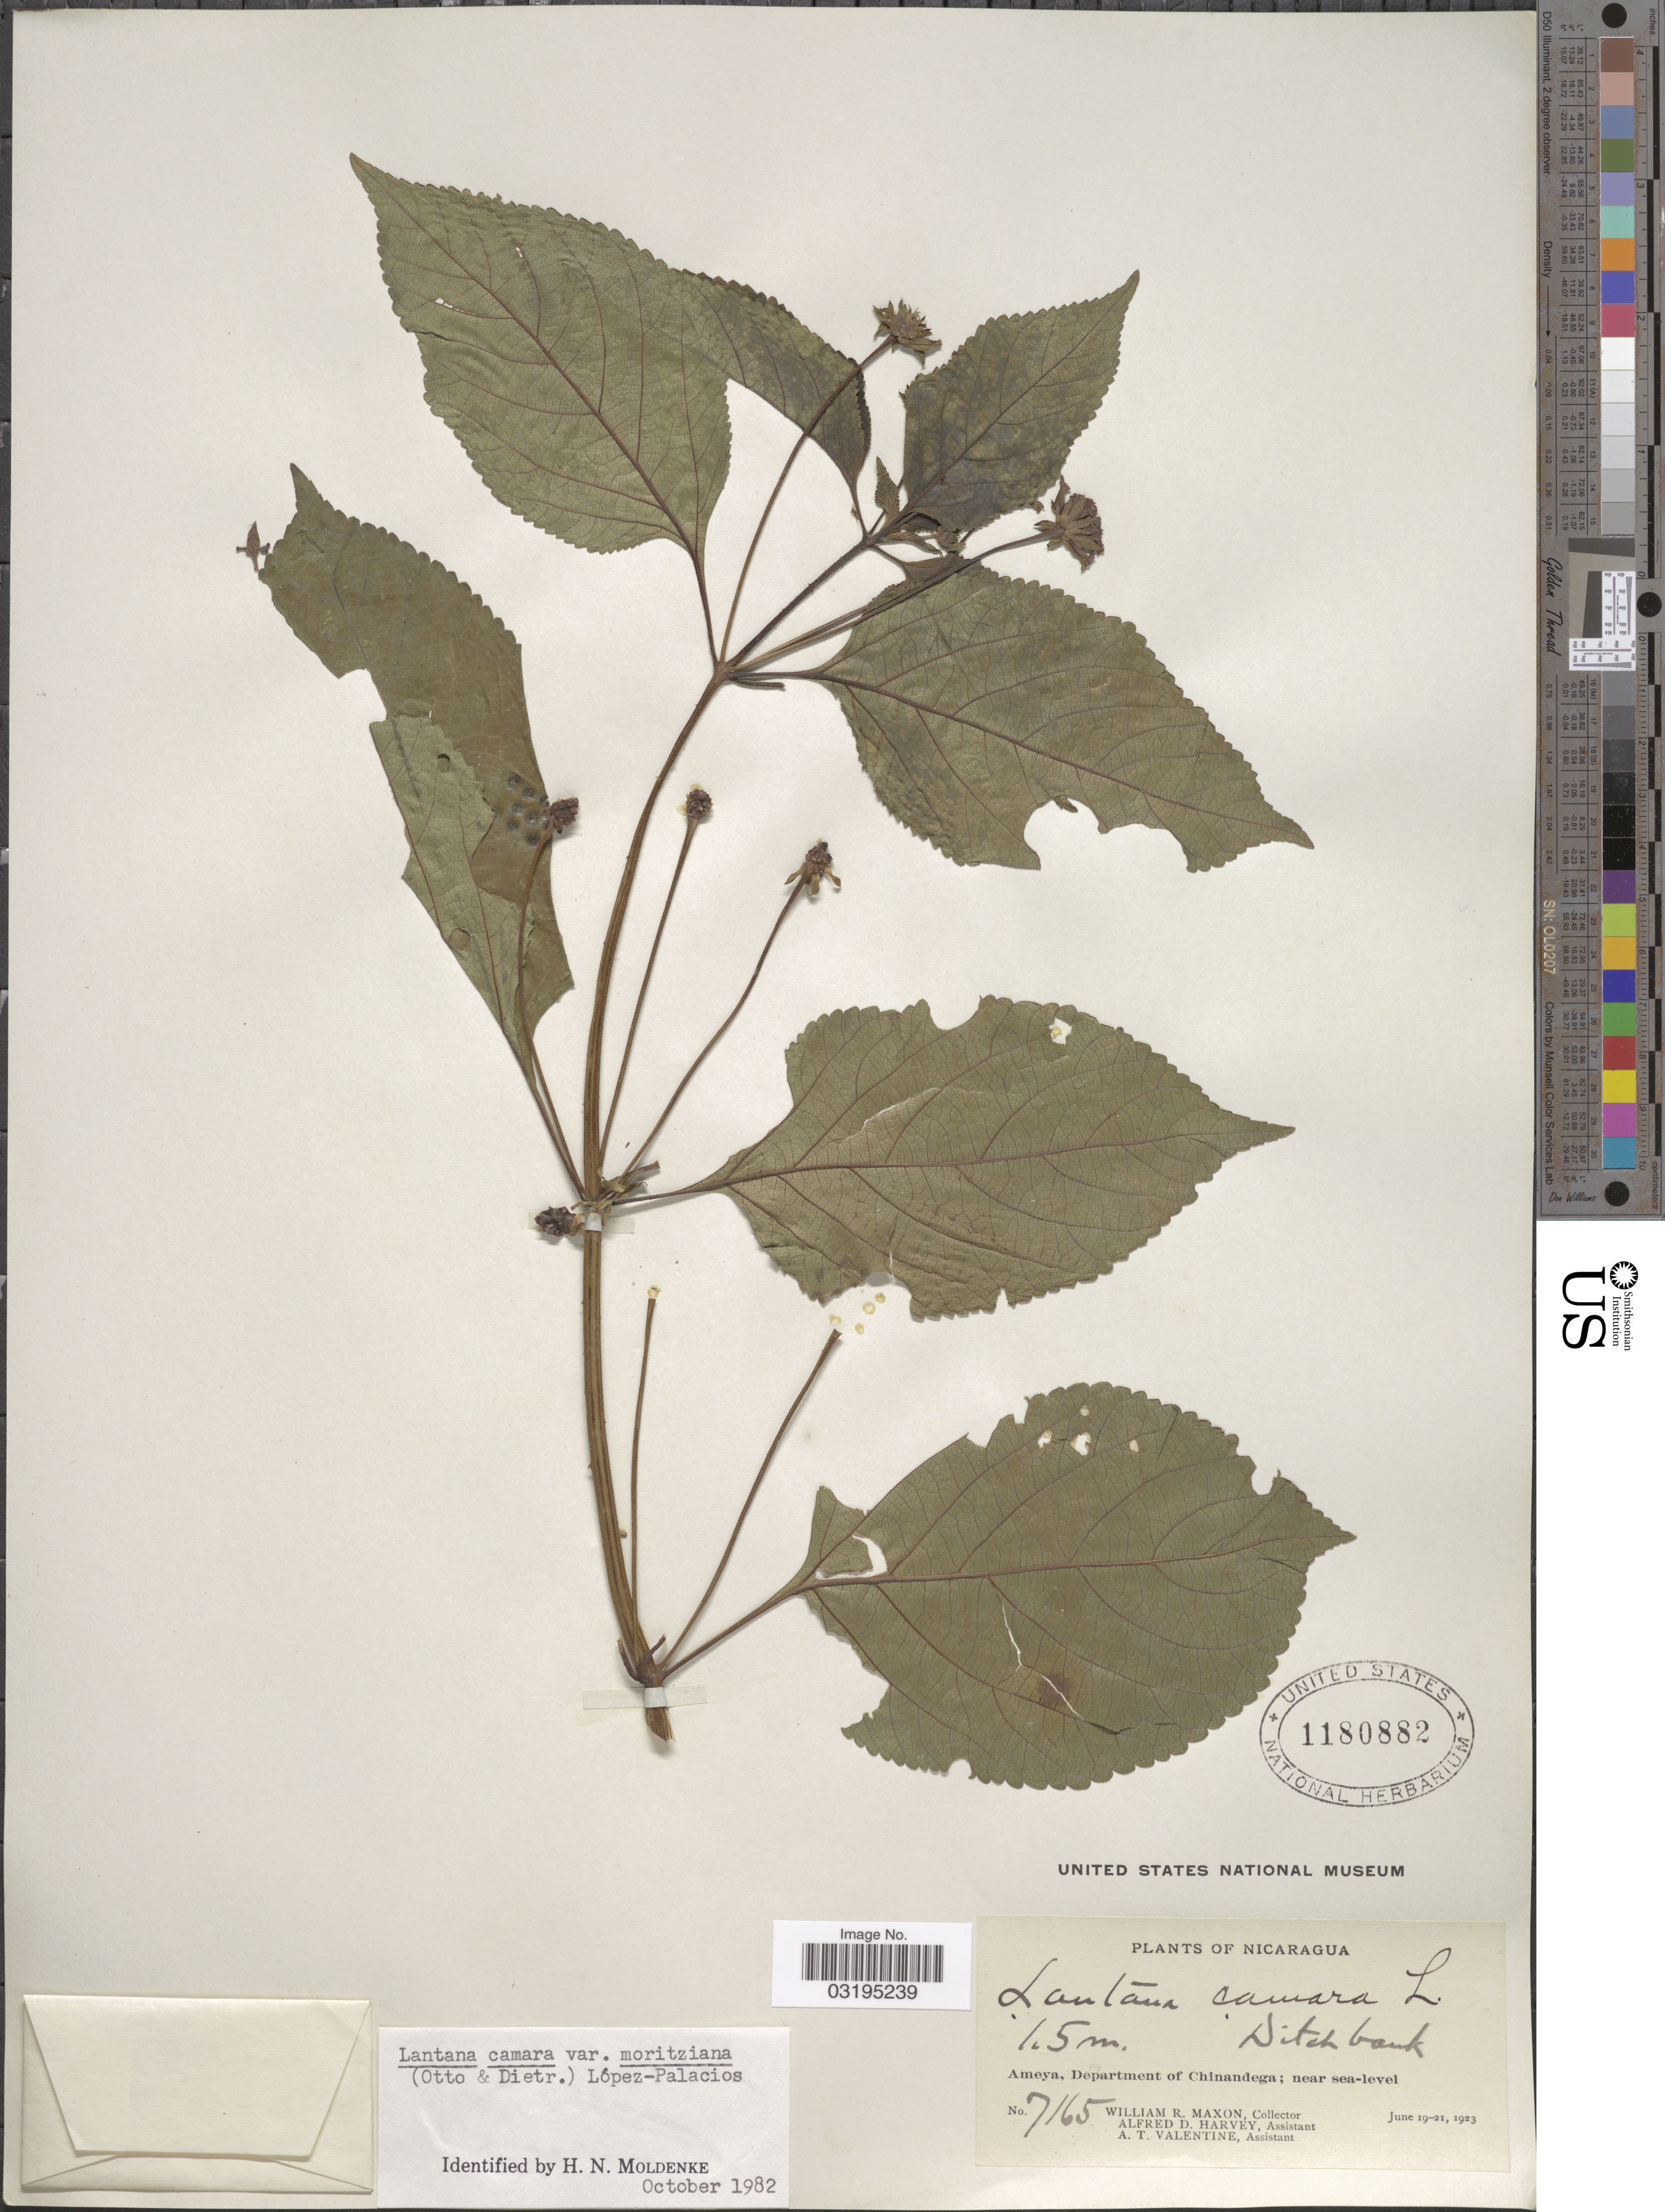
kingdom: Plantae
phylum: Tracheophyta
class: Magnoliopsida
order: Lamiales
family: Verbenaceae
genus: Lantana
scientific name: Lantana camara var. moritziana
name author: (Otto & A. Dietr.) López-Pal.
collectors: W. R. Maxon, A. D. Harvey & A. Valentine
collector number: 7165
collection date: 1923-06-19/1923-06-21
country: Nicaragua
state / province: Chinandega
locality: Ditch bank. Ameya, Department of Chinandega; near sealevel.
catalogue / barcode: US 1180882